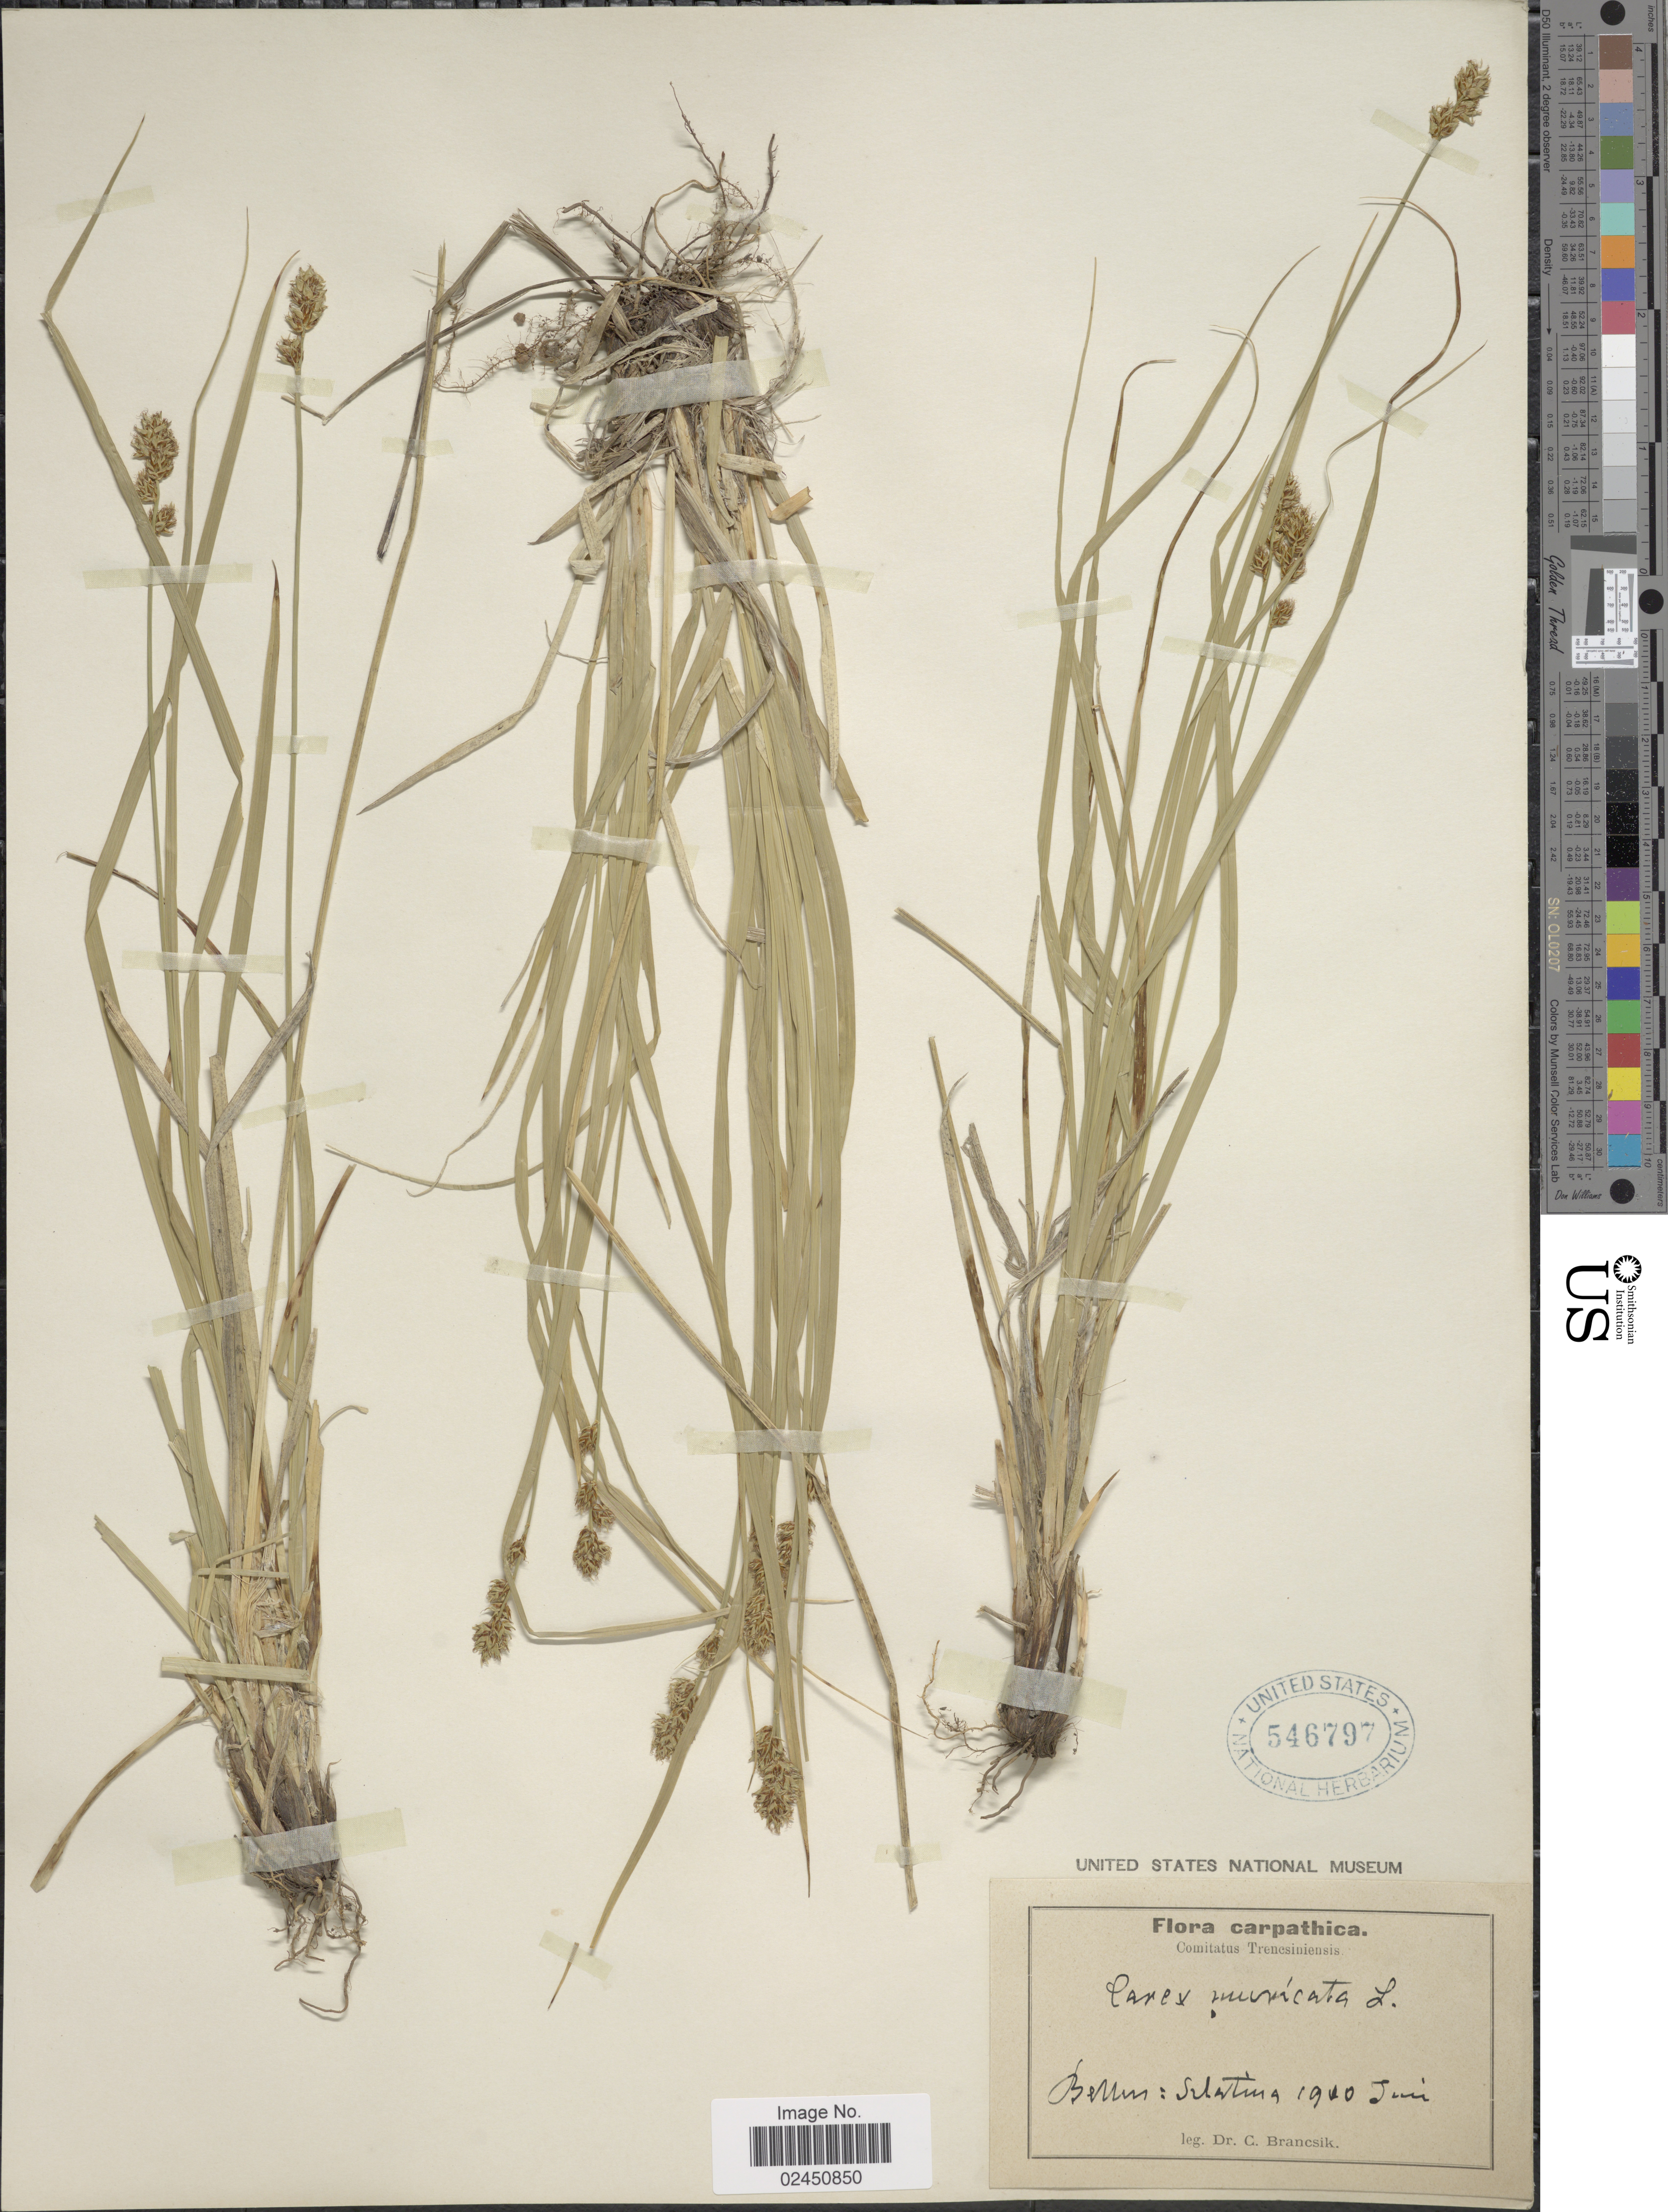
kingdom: Plantae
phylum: Tracheophyta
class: Liliopsida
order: Poales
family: Cyperaceae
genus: Carex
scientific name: Carex muricata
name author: L.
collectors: C. Brancsik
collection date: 1940-06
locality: Carpathica, Bellus, Selatina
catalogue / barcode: US 546797